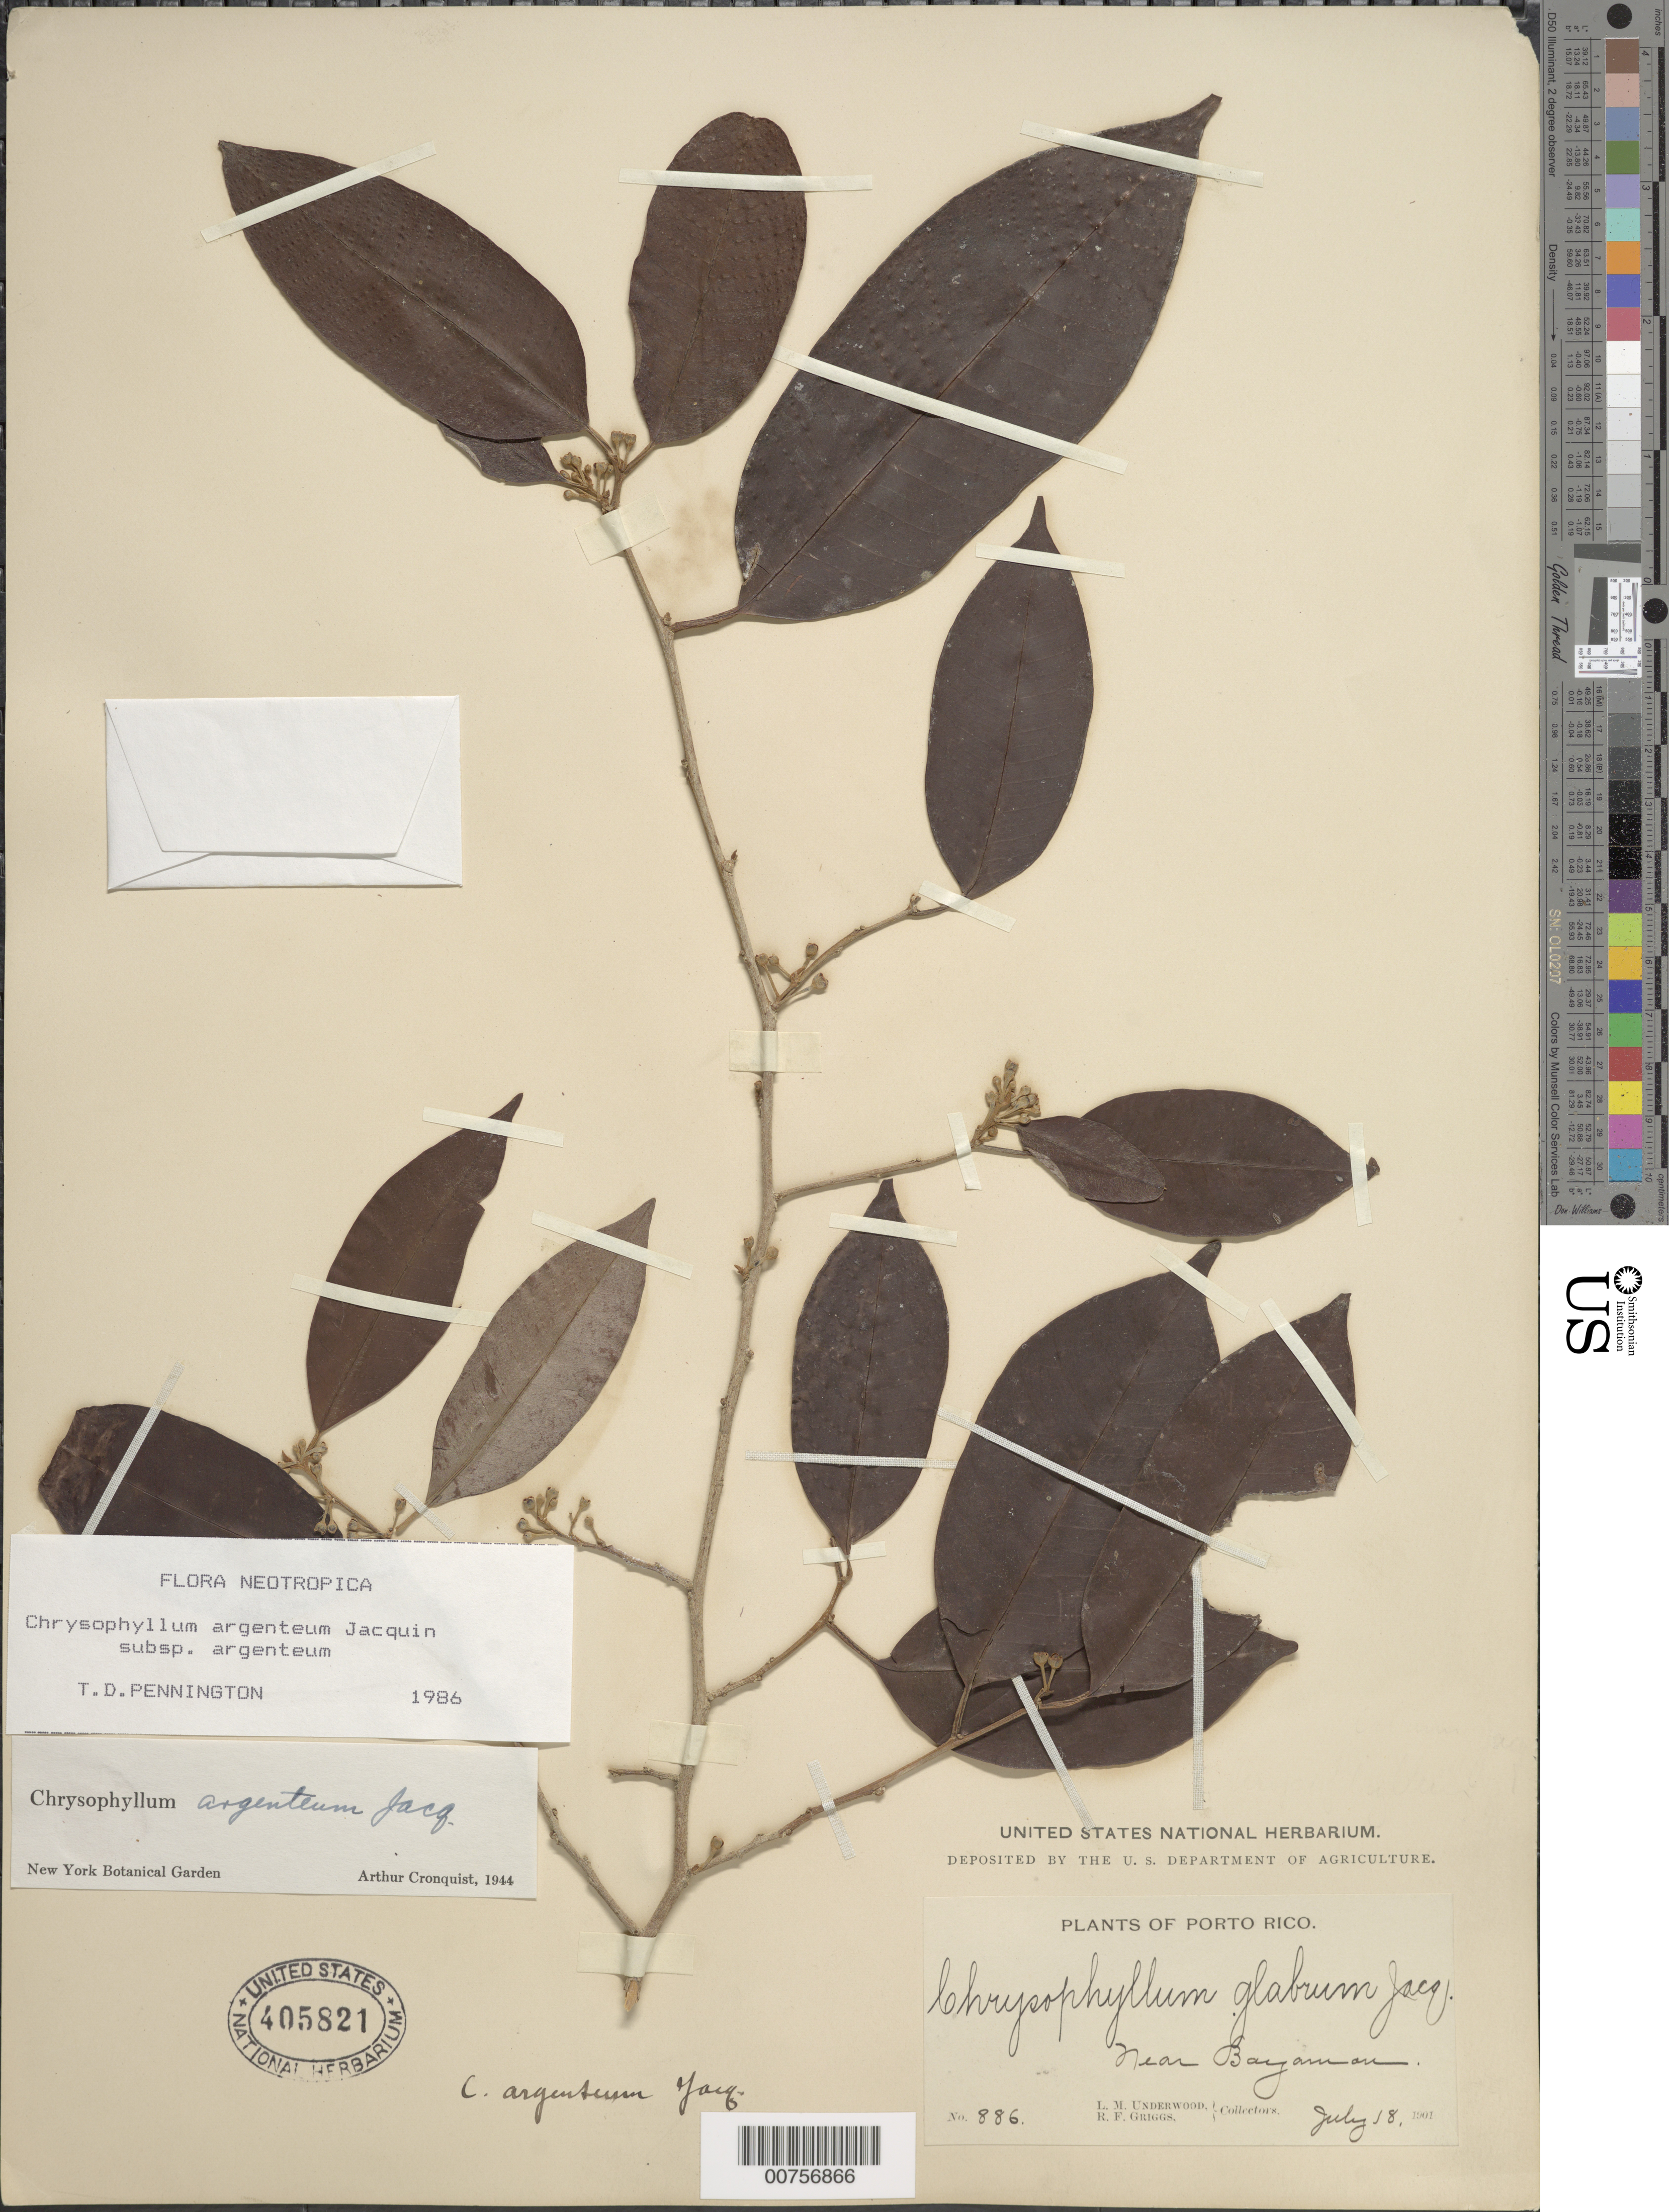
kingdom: Plantae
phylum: Tracheophyta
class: Magnoliopsida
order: Ericales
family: Sapotaceae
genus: Chrysophyllum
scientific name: Chrysophyllum argenteum subsp. argenteum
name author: Jacq.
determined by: Pennington, T. D., (K)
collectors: L. M. Underwood & R. F. Griggs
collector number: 886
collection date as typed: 18 Jul 1901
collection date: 1901-07-18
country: Puerto Rico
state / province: Bayamón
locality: Near Bayamon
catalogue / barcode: US 405821